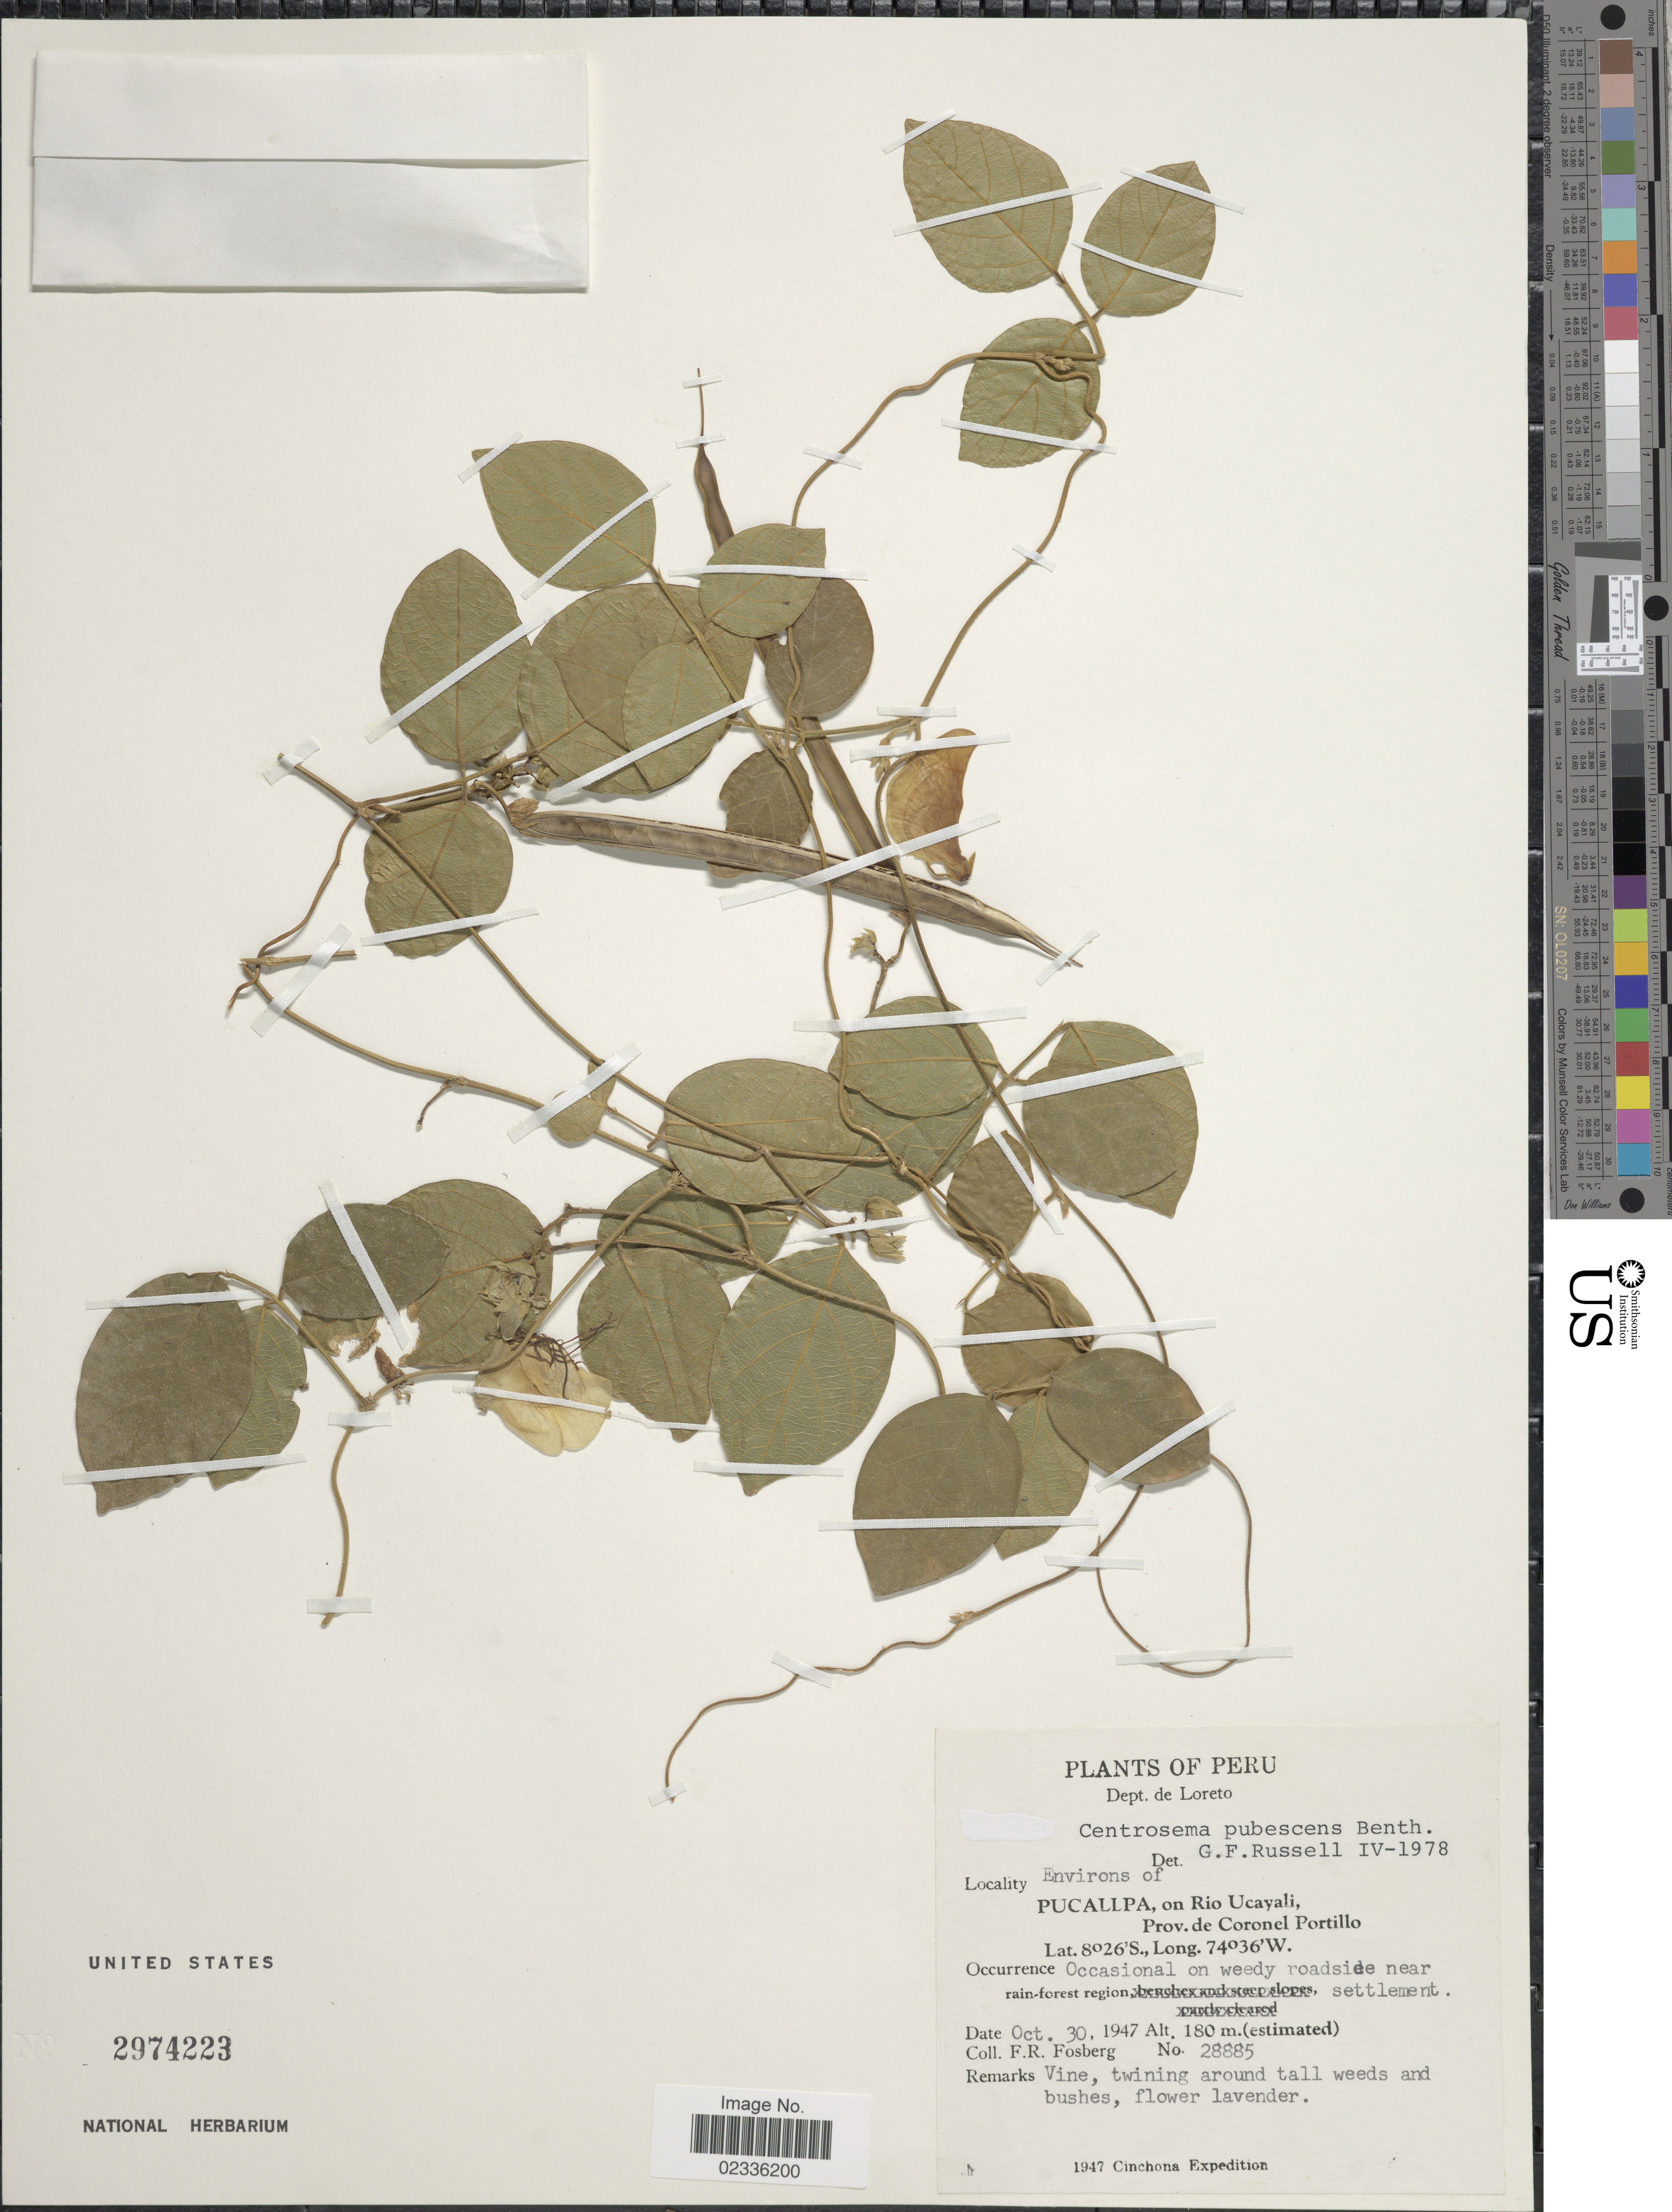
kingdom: Plantae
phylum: Tracheophyta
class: Magnoliopsida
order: Fabales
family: Fabaceae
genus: Centrosema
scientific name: Centrosema pubescens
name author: Benth.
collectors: F. R. Fosberg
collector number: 28885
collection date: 1947-10-30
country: Peru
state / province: Loreto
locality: Dept. de Loreto, Pucallpa, on Rio Ucayali, Prov. de Coronel Portillo.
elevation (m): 180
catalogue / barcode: US 2974223